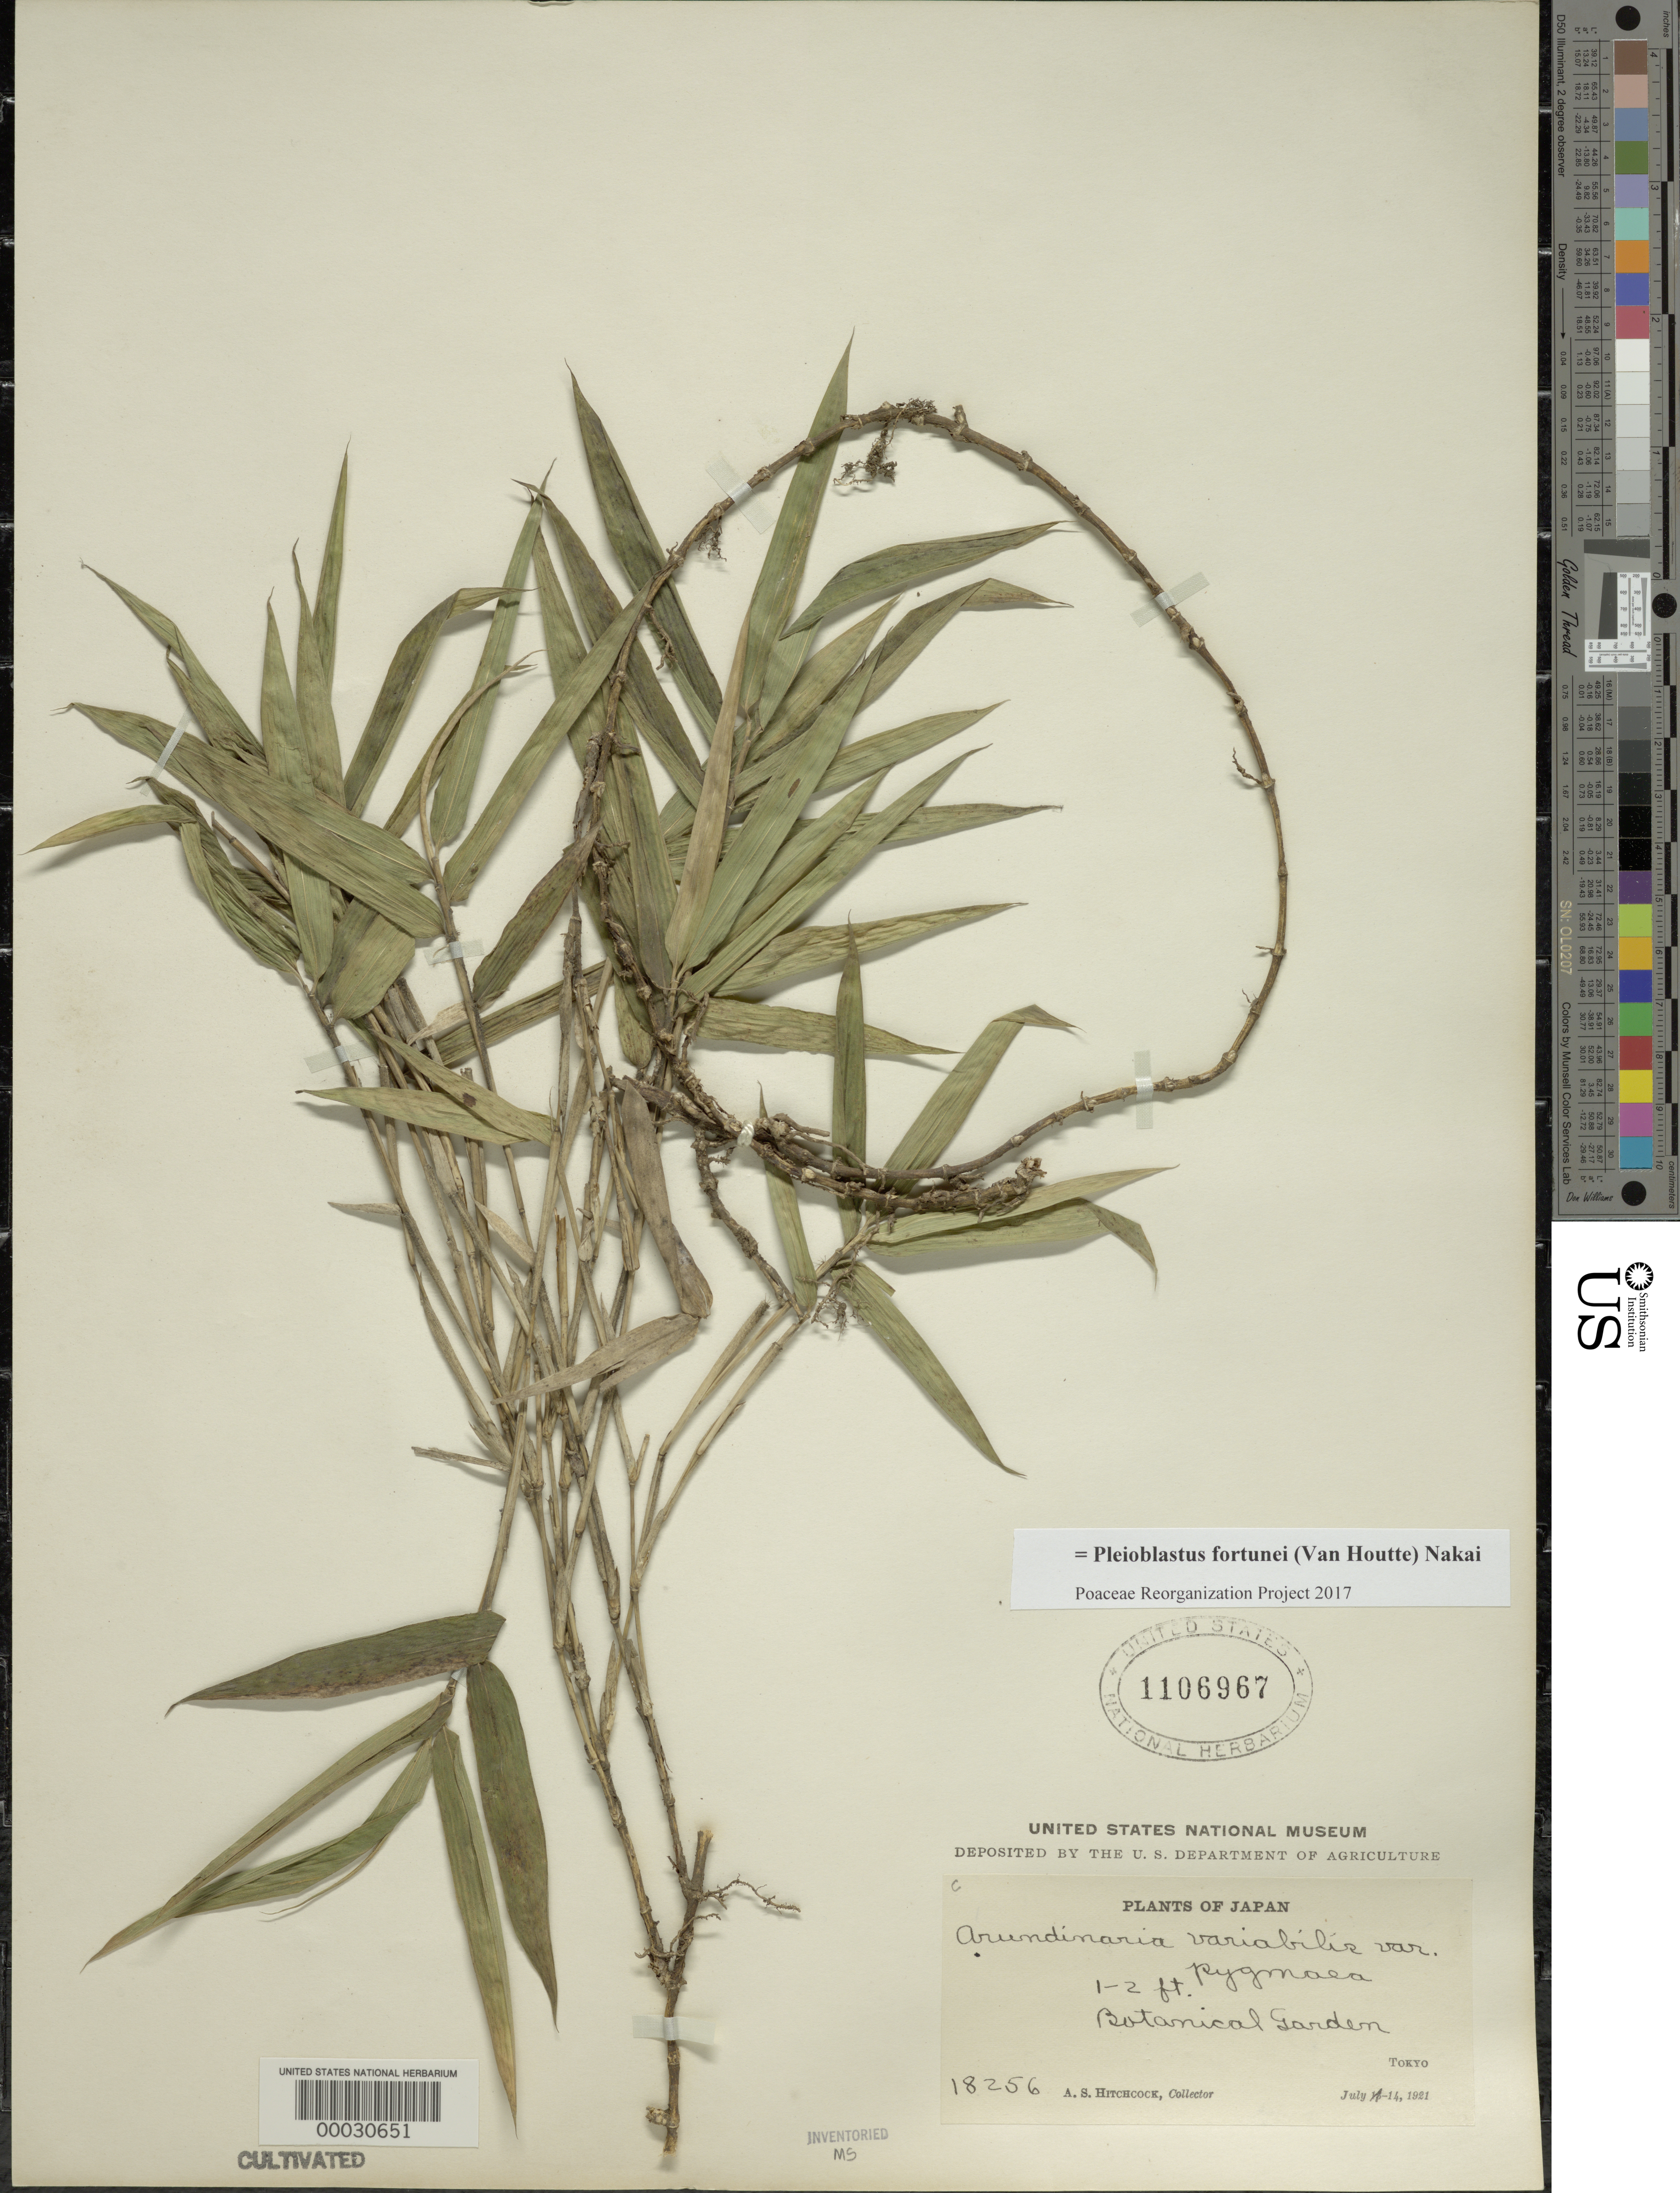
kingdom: Plantae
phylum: Tracheophyta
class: Liliopsida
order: Poales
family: Poaceae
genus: Pleioblastus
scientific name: Pleioblastus fortunei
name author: (Van Houtte) Nakai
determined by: Poaceae Reorganization Project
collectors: A. S. Hitchcock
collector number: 18256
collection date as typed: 14 Jul 1921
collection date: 1921-07-14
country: Japan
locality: Botanical garden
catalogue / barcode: US 1106967